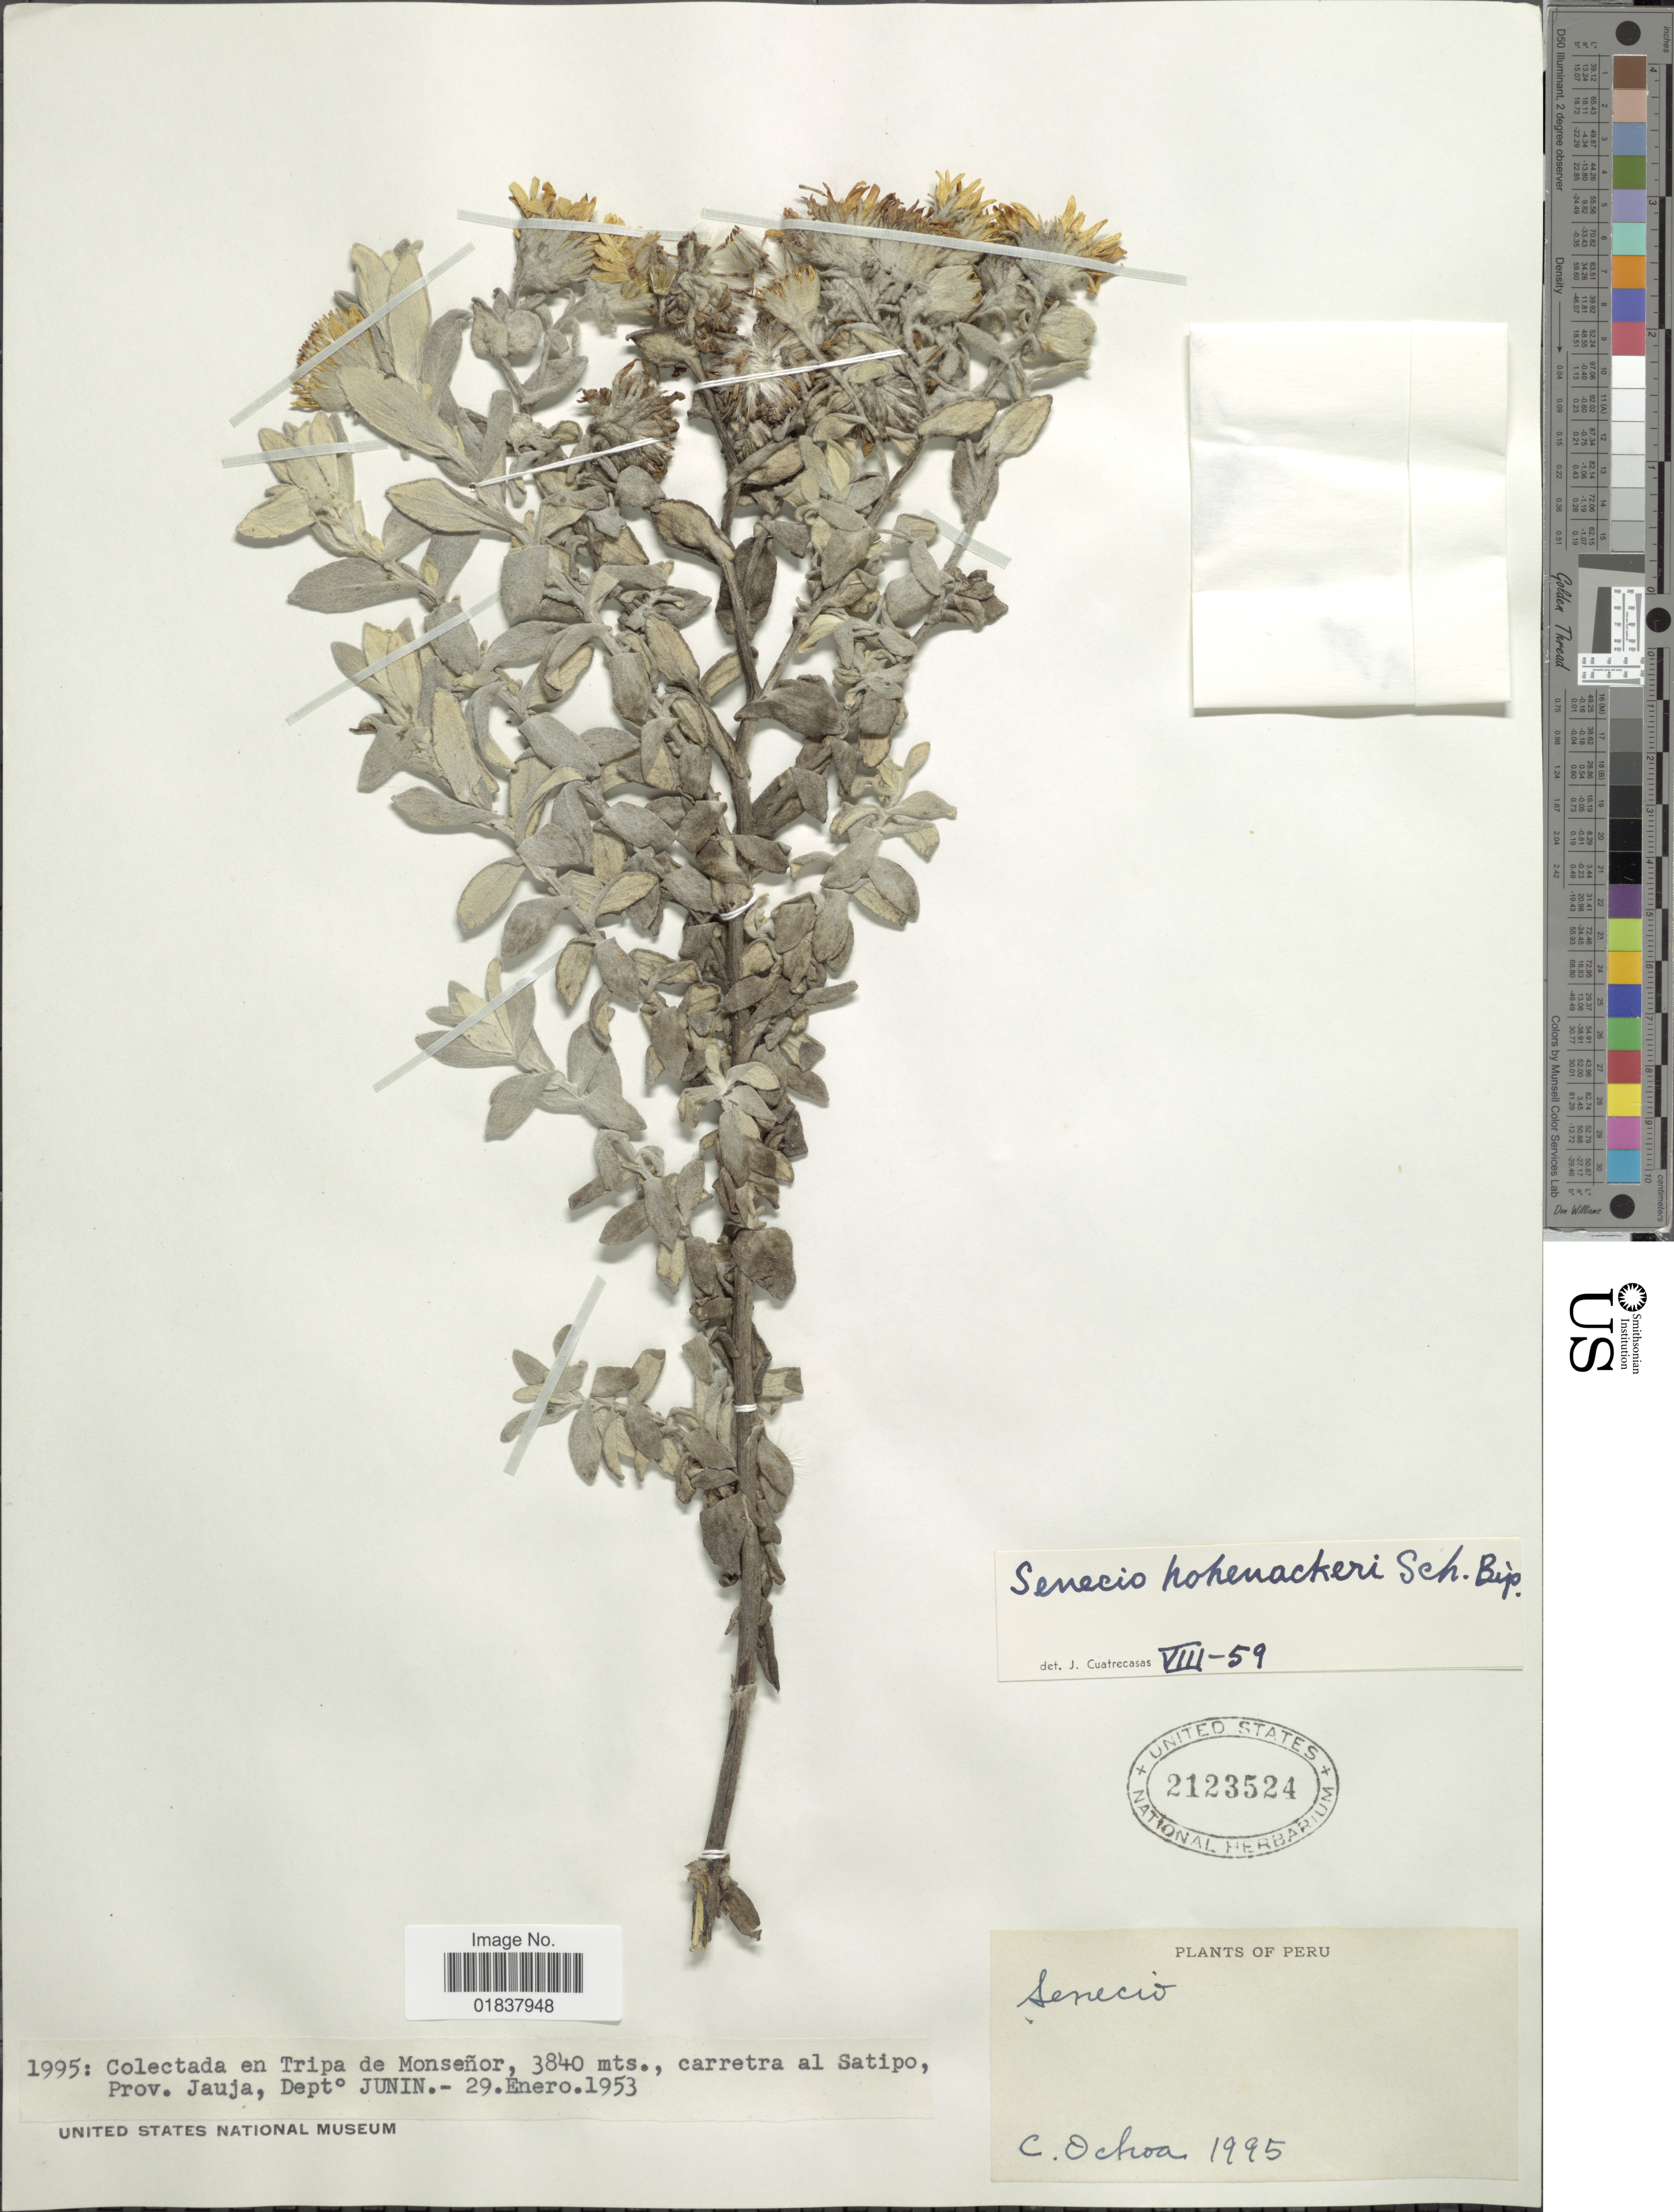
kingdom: Plantae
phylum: Tracheophyta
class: Magnoliopsida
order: Asterales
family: Asteraceae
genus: Senecio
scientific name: Senecio hohenackeri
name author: Sch. Bip.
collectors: C. Ochoa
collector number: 1995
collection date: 1953-01-29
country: Peru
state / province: Junín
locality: Tripa de Monsenor, carretra al Saitpo, Prov. Jauja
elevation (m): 3840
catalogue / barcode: US 2123524